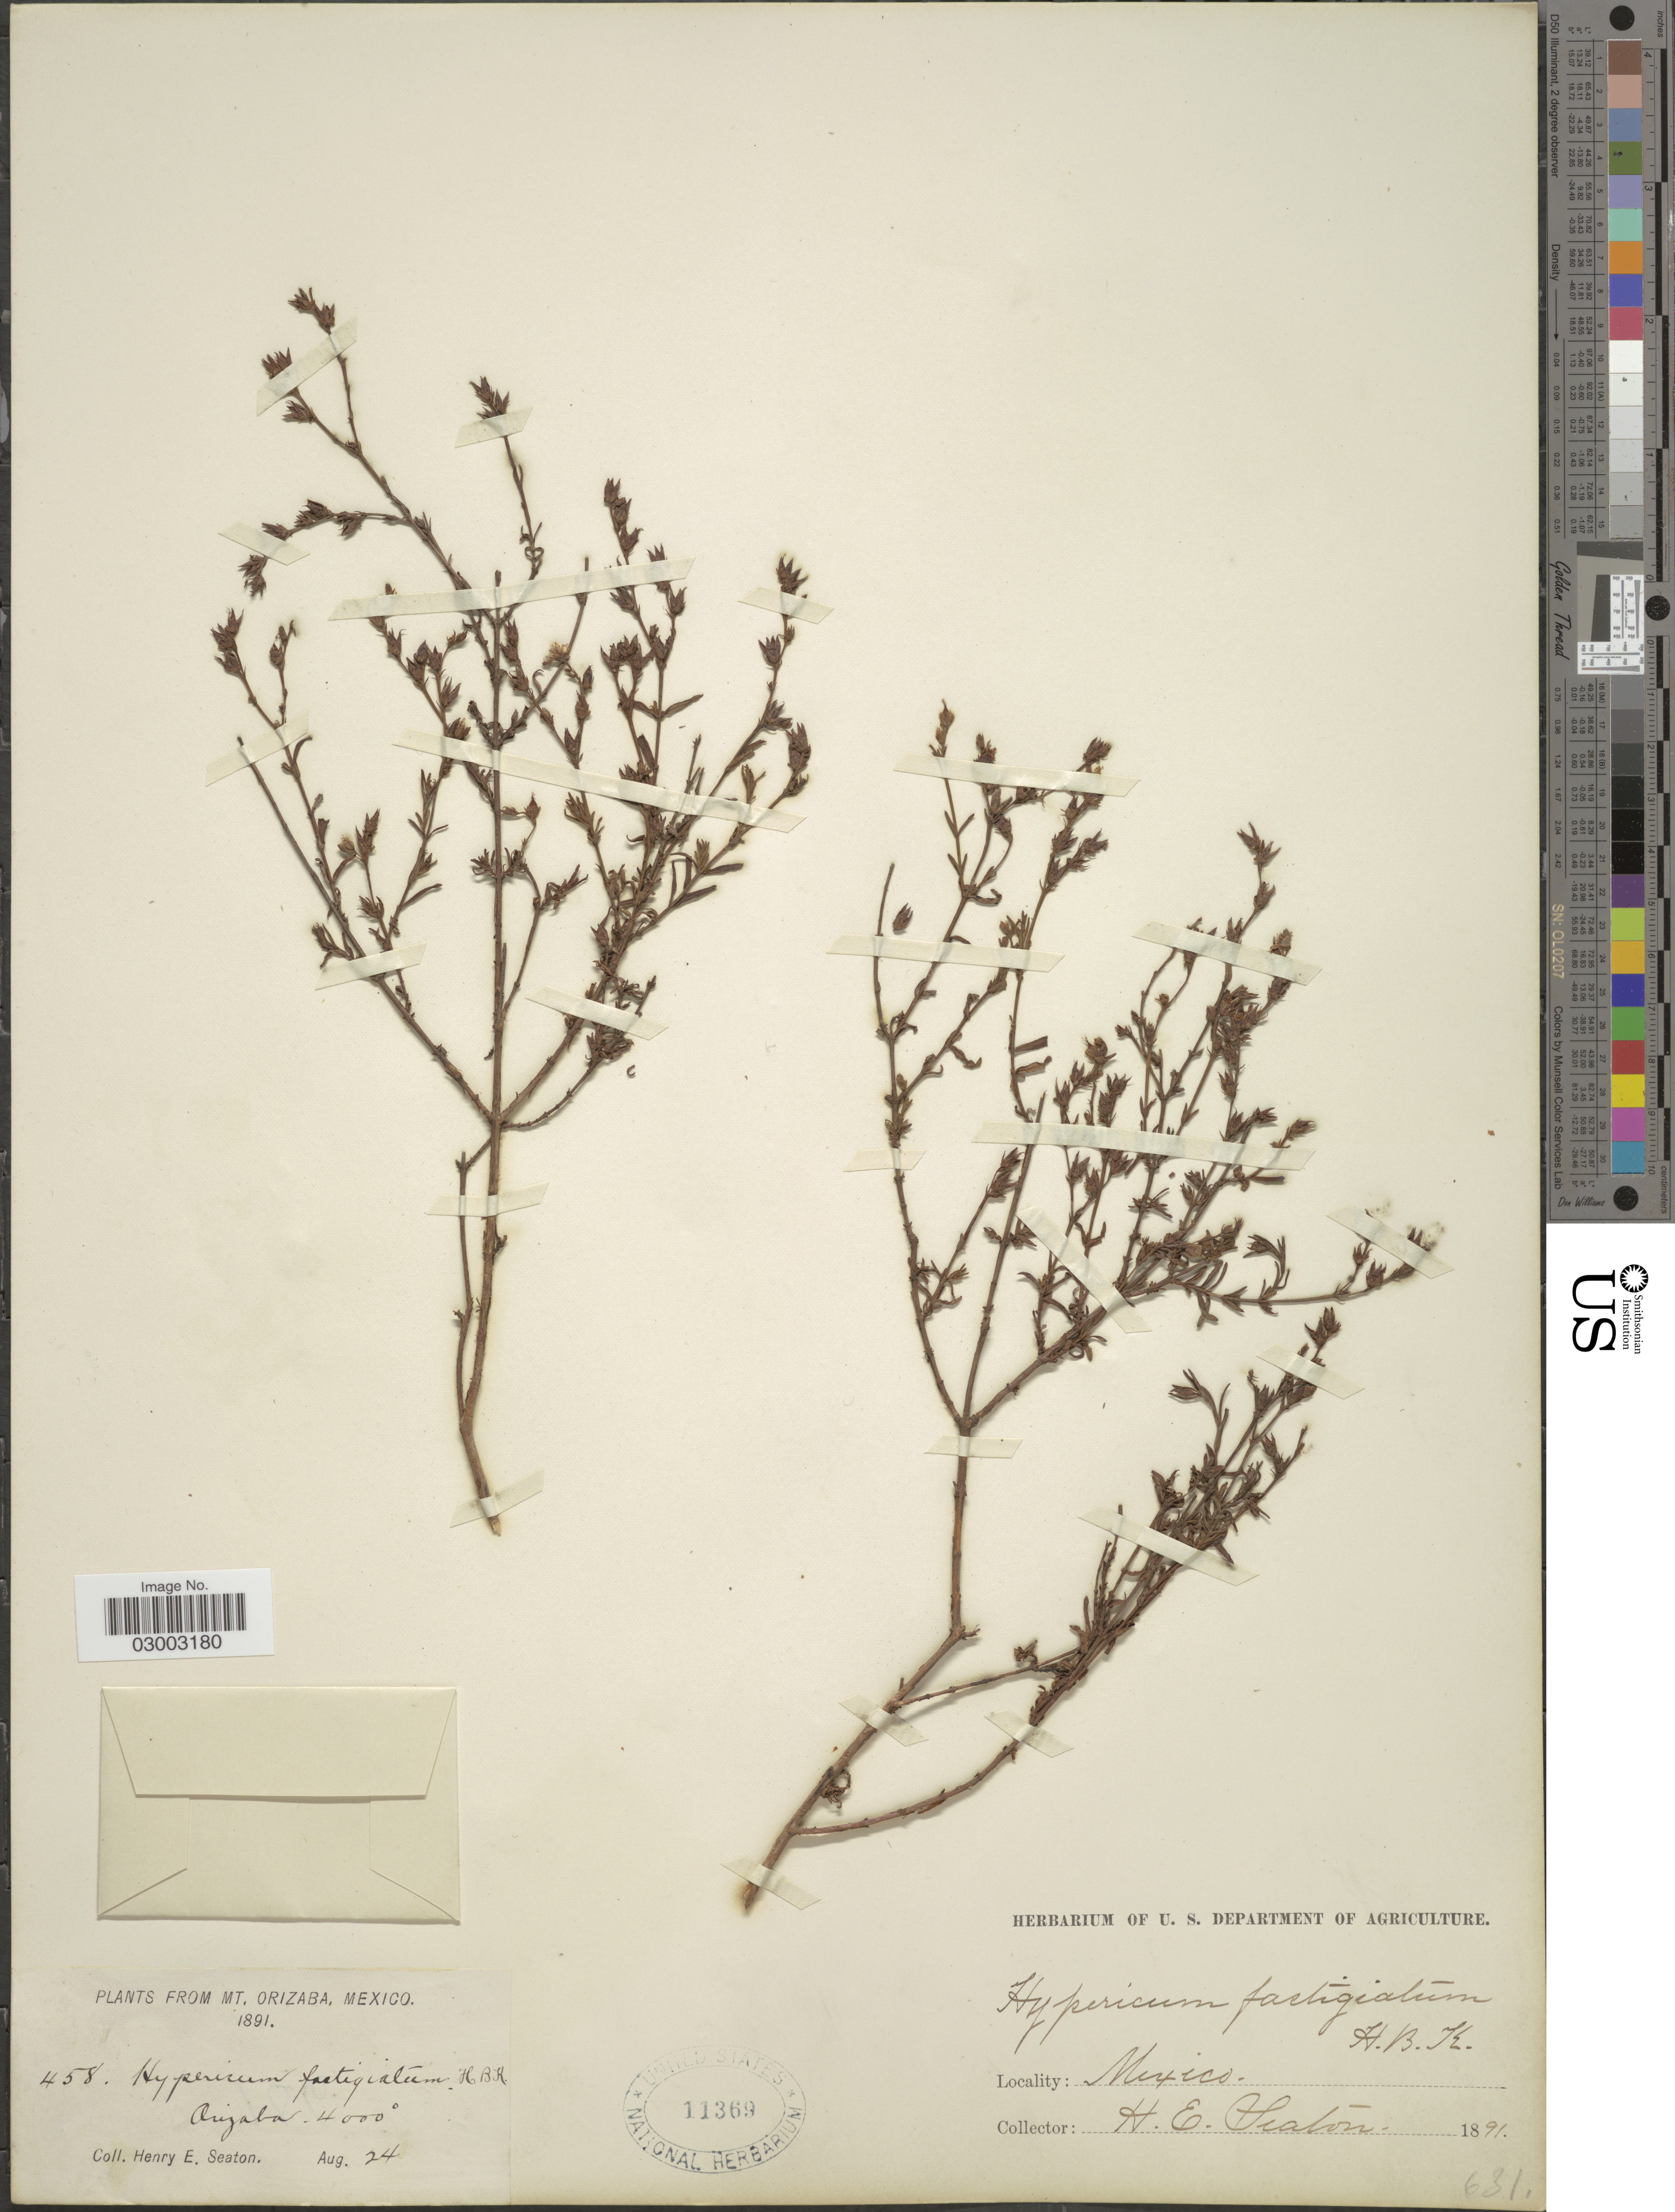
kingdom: Plantae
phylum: Tracheophyta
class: Magnoliopsida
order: Malpighiales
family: Hypericaceae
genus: Hypericum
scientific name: Hypericum moranense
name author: Kunth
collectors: H. E. Seaton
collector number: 458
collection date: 1891-08-24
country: Mexico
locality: Mt. Orizaba, Orizaba.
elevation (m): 1219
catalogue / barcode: US 11369